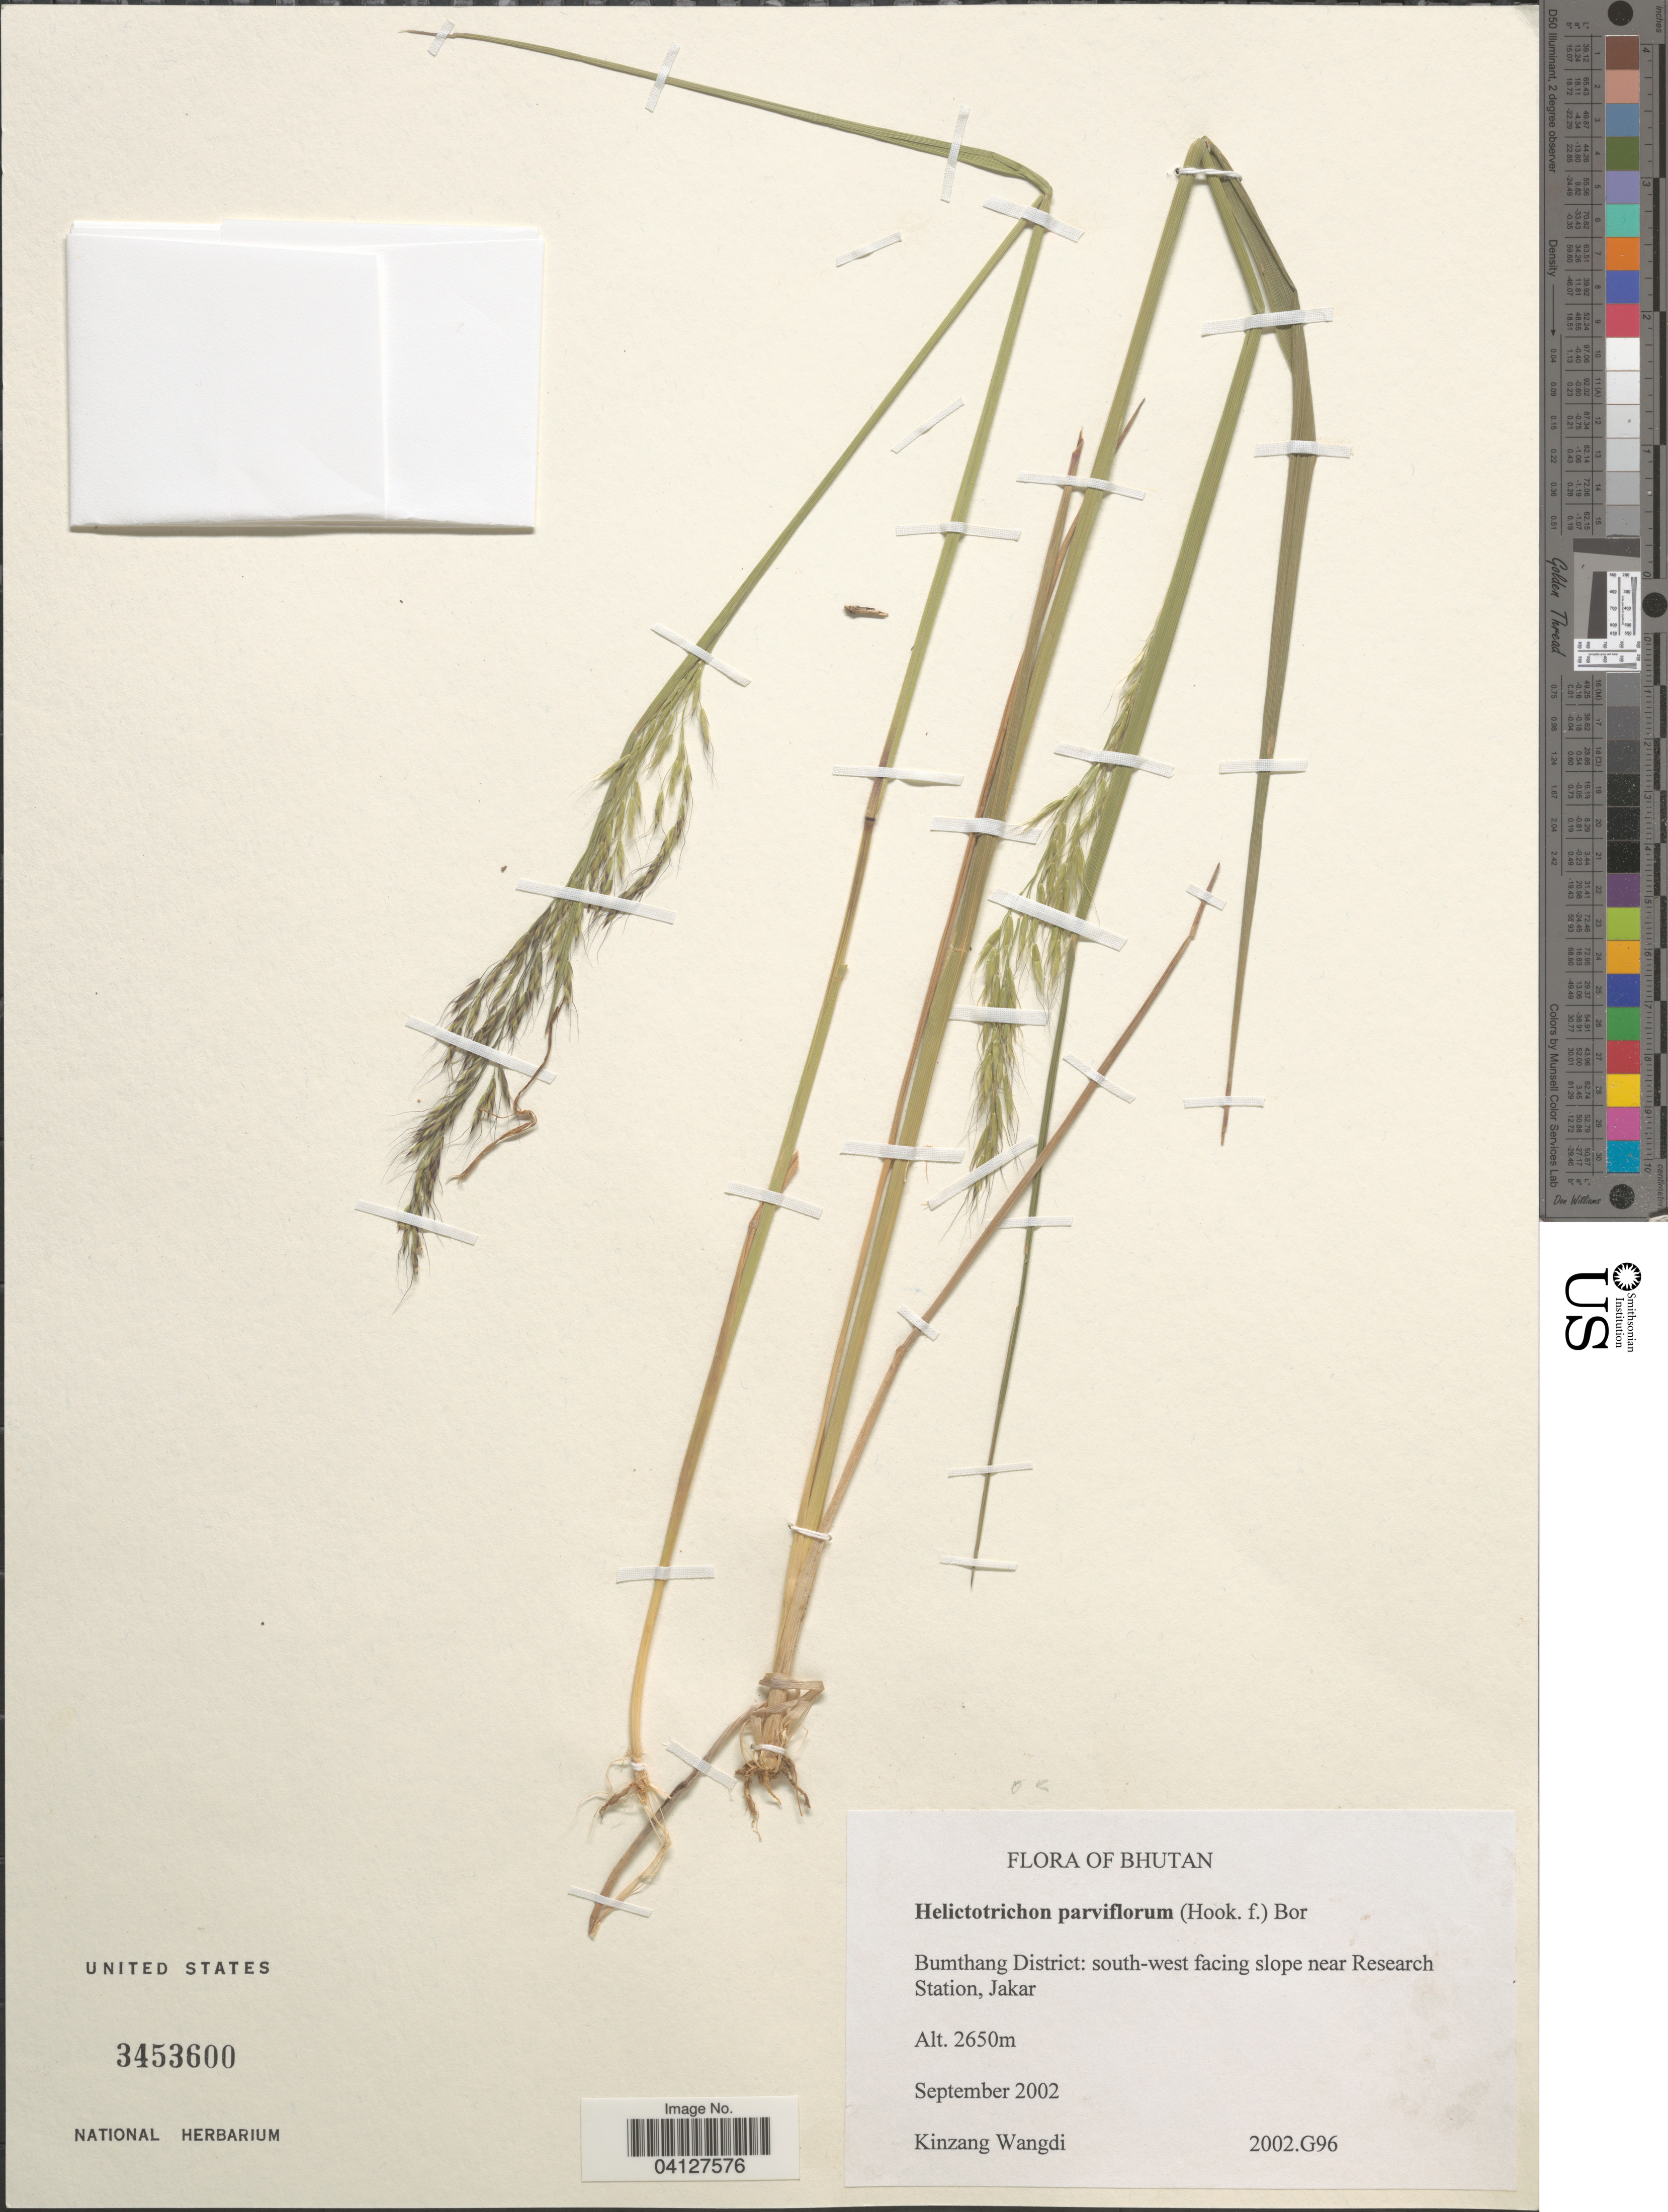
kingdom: Plantae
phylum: Tracheophyta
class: Liliopsida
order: Poales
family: Poaceae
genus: Helictotrichon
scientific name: Helictotrichon parviflorum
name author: (Hook. f.) Bor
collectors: K. Wangdi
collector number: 2002.G96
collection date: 2002-09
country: Bhutan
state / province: Bumthang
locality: Bumthang District: south-west facing slope near Research Station, Jakar.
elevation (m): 2650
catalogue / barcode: US 3453600